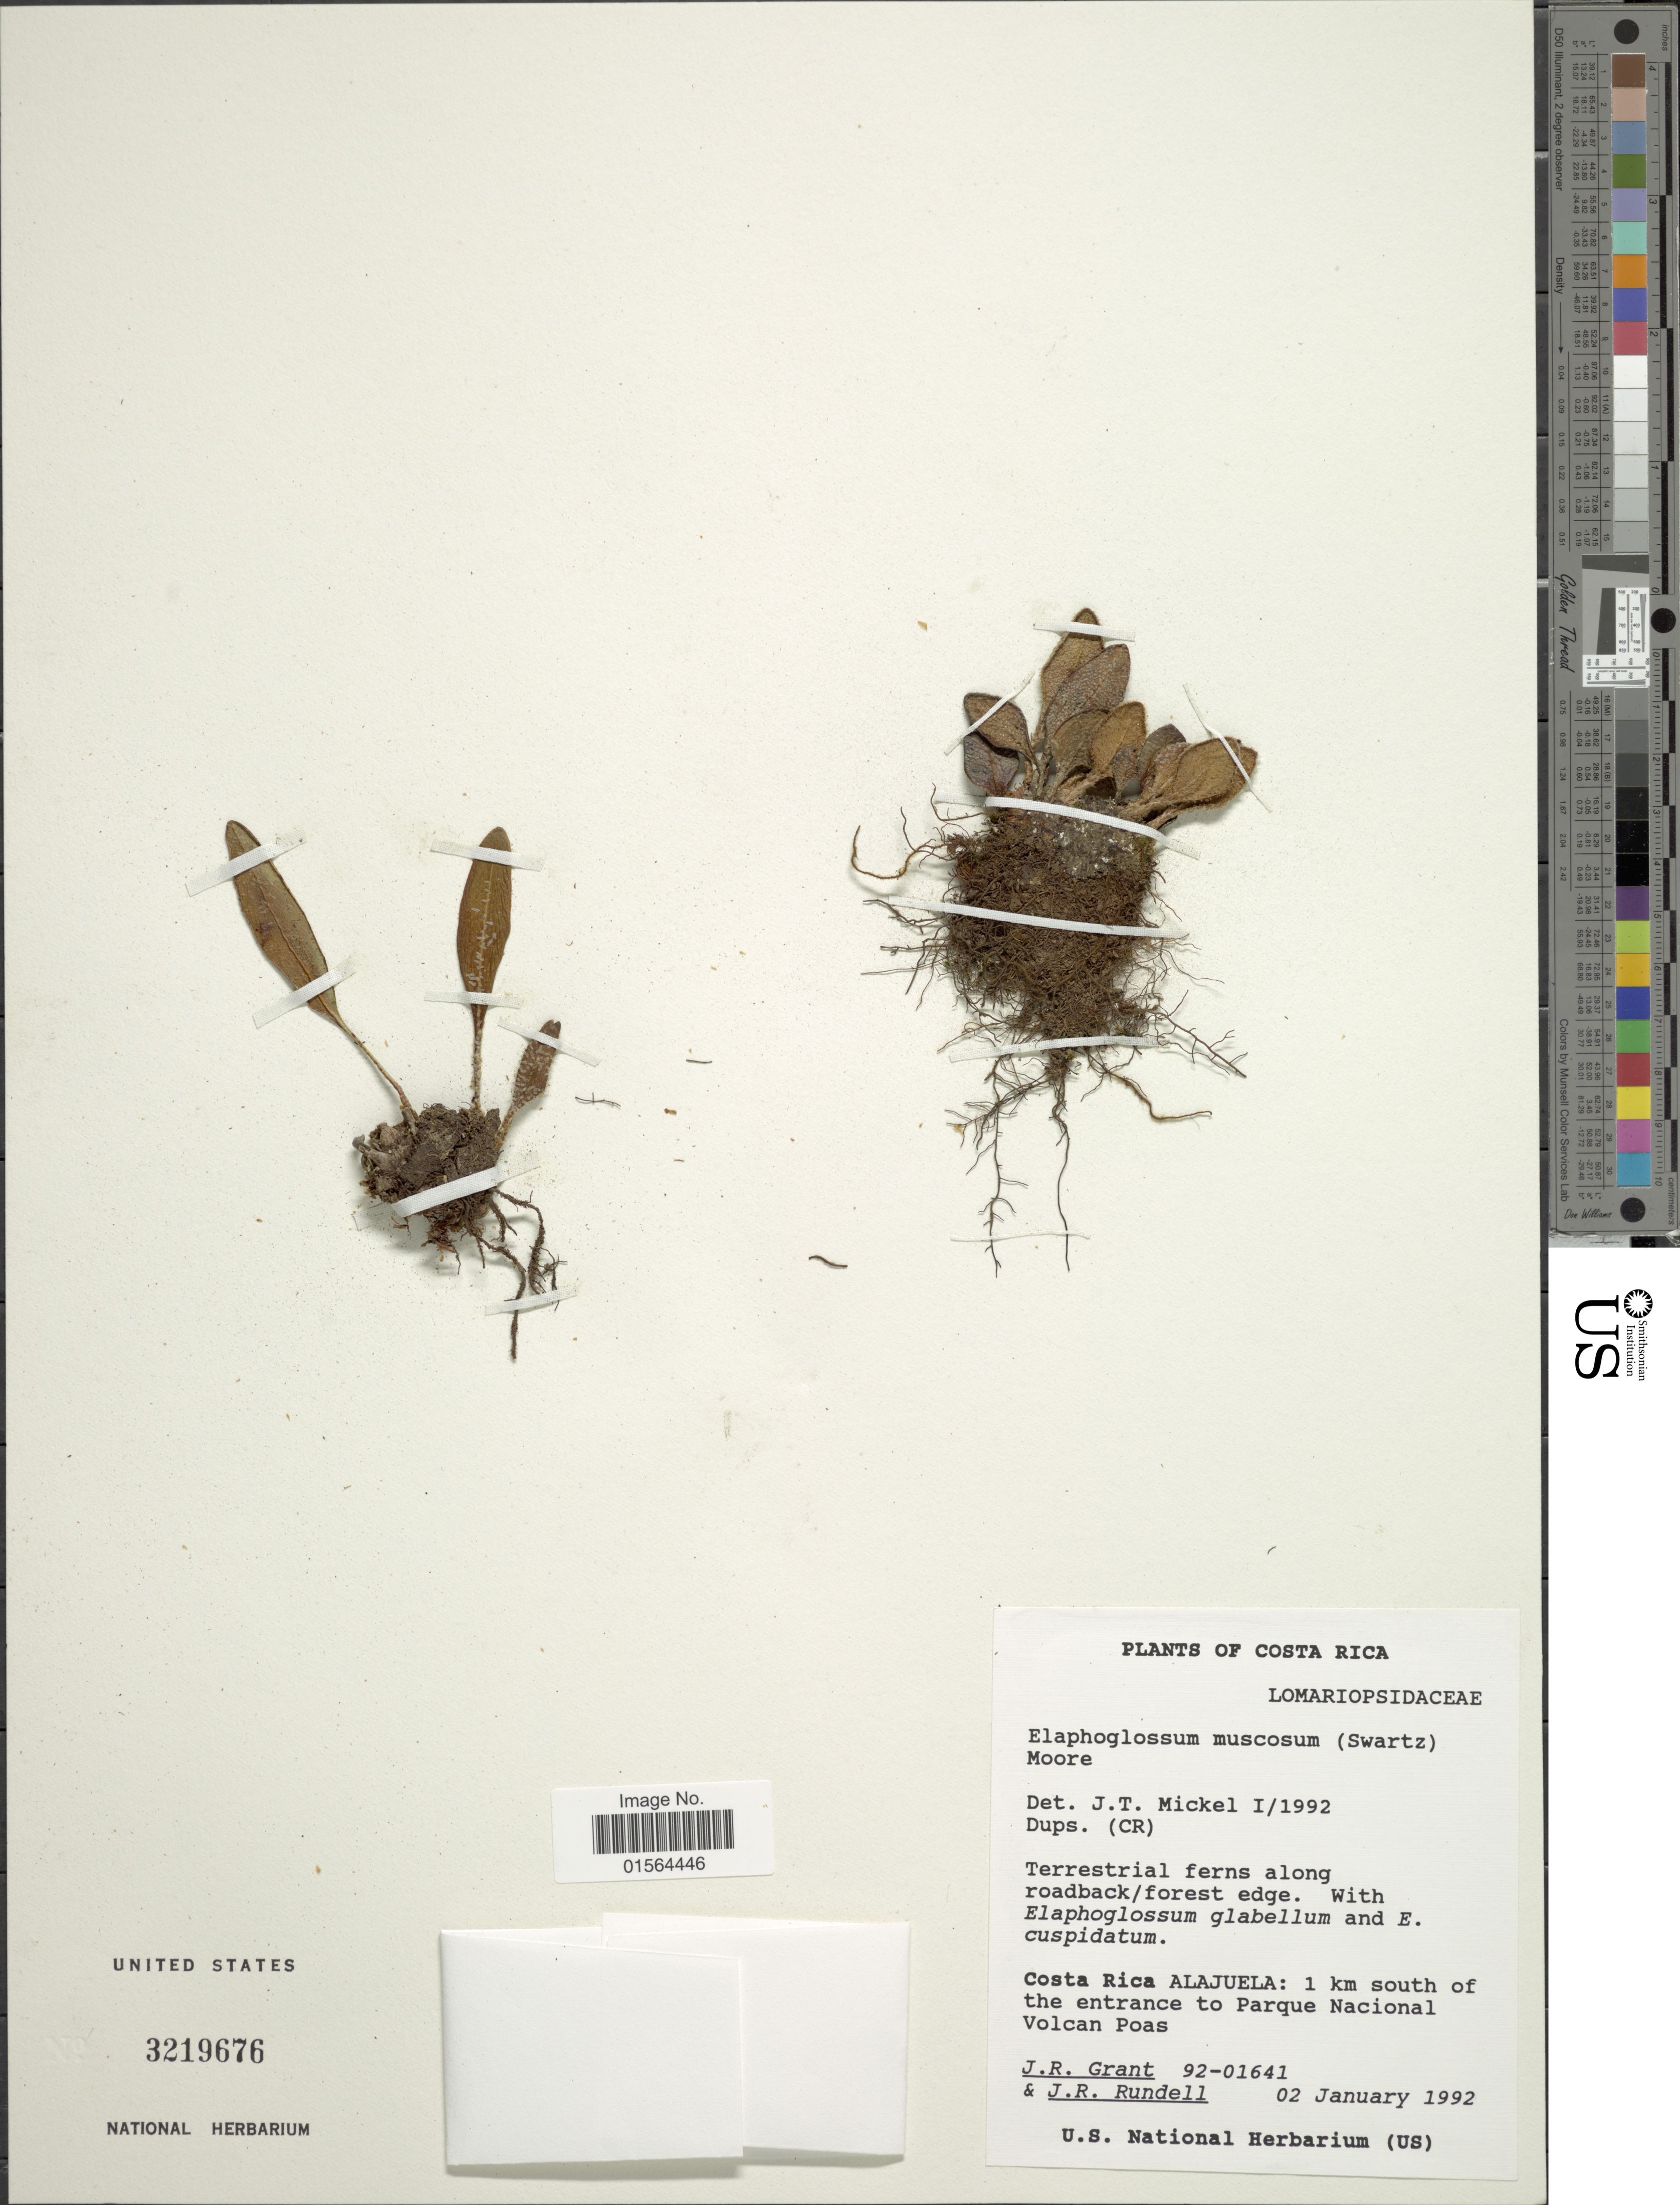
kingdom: Plantae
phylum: Tracheophyta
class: Polypodiopsida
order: Polypodiales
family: Dryopteridaceae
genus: Elaphoglossum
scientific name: Elaphoglossum muscosum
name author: (Sw.) T. Moore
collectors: J. Grant & J. R. Rundell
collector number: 92-01641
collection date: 1992-01-02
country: Costa Rica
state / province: Alajuela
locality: Alajuela: 1 km south of the entrance to Parque Nacional Volcan Poas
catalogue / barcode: US 3219676